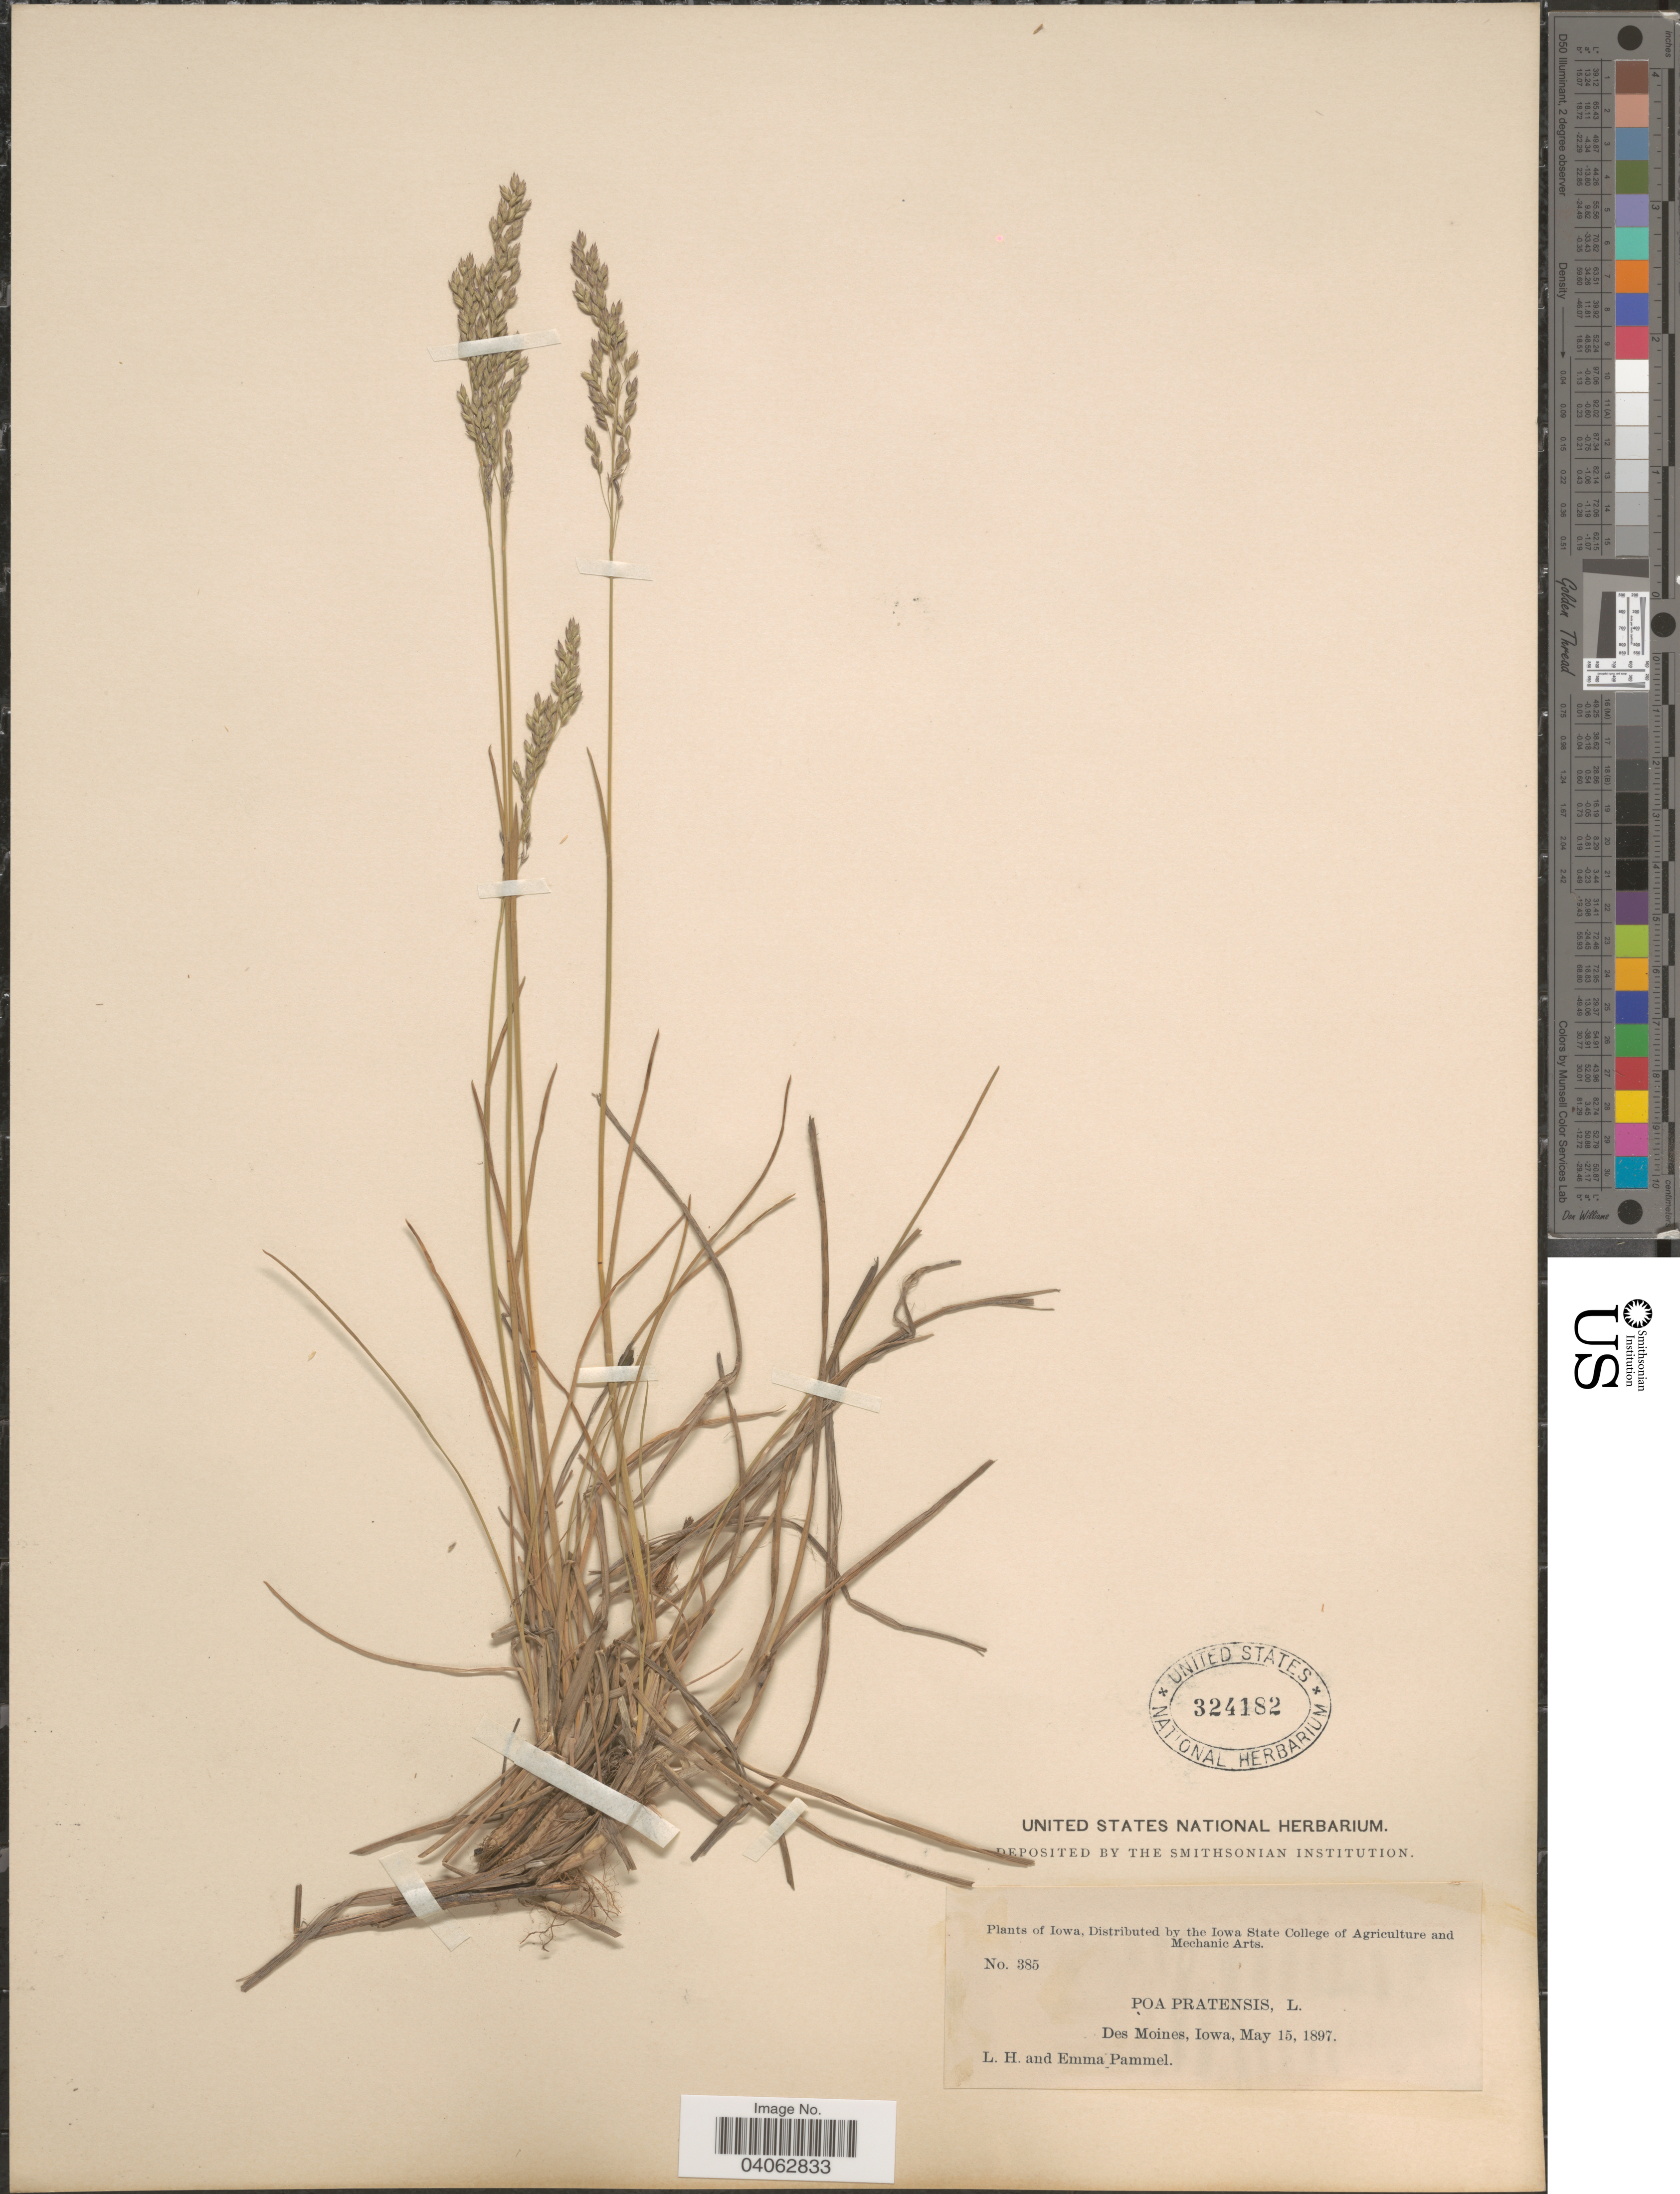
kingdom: Plantae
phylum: Tracheophyta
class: Liliopsida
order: Poales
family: Poaceae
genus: Poa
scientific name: Poa pratensis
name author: L.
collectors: L. Pammel & E. Pammel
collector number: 385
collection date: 1897-05-15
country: United States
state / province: Iowa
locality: Des Moines.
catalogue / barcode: US 324182